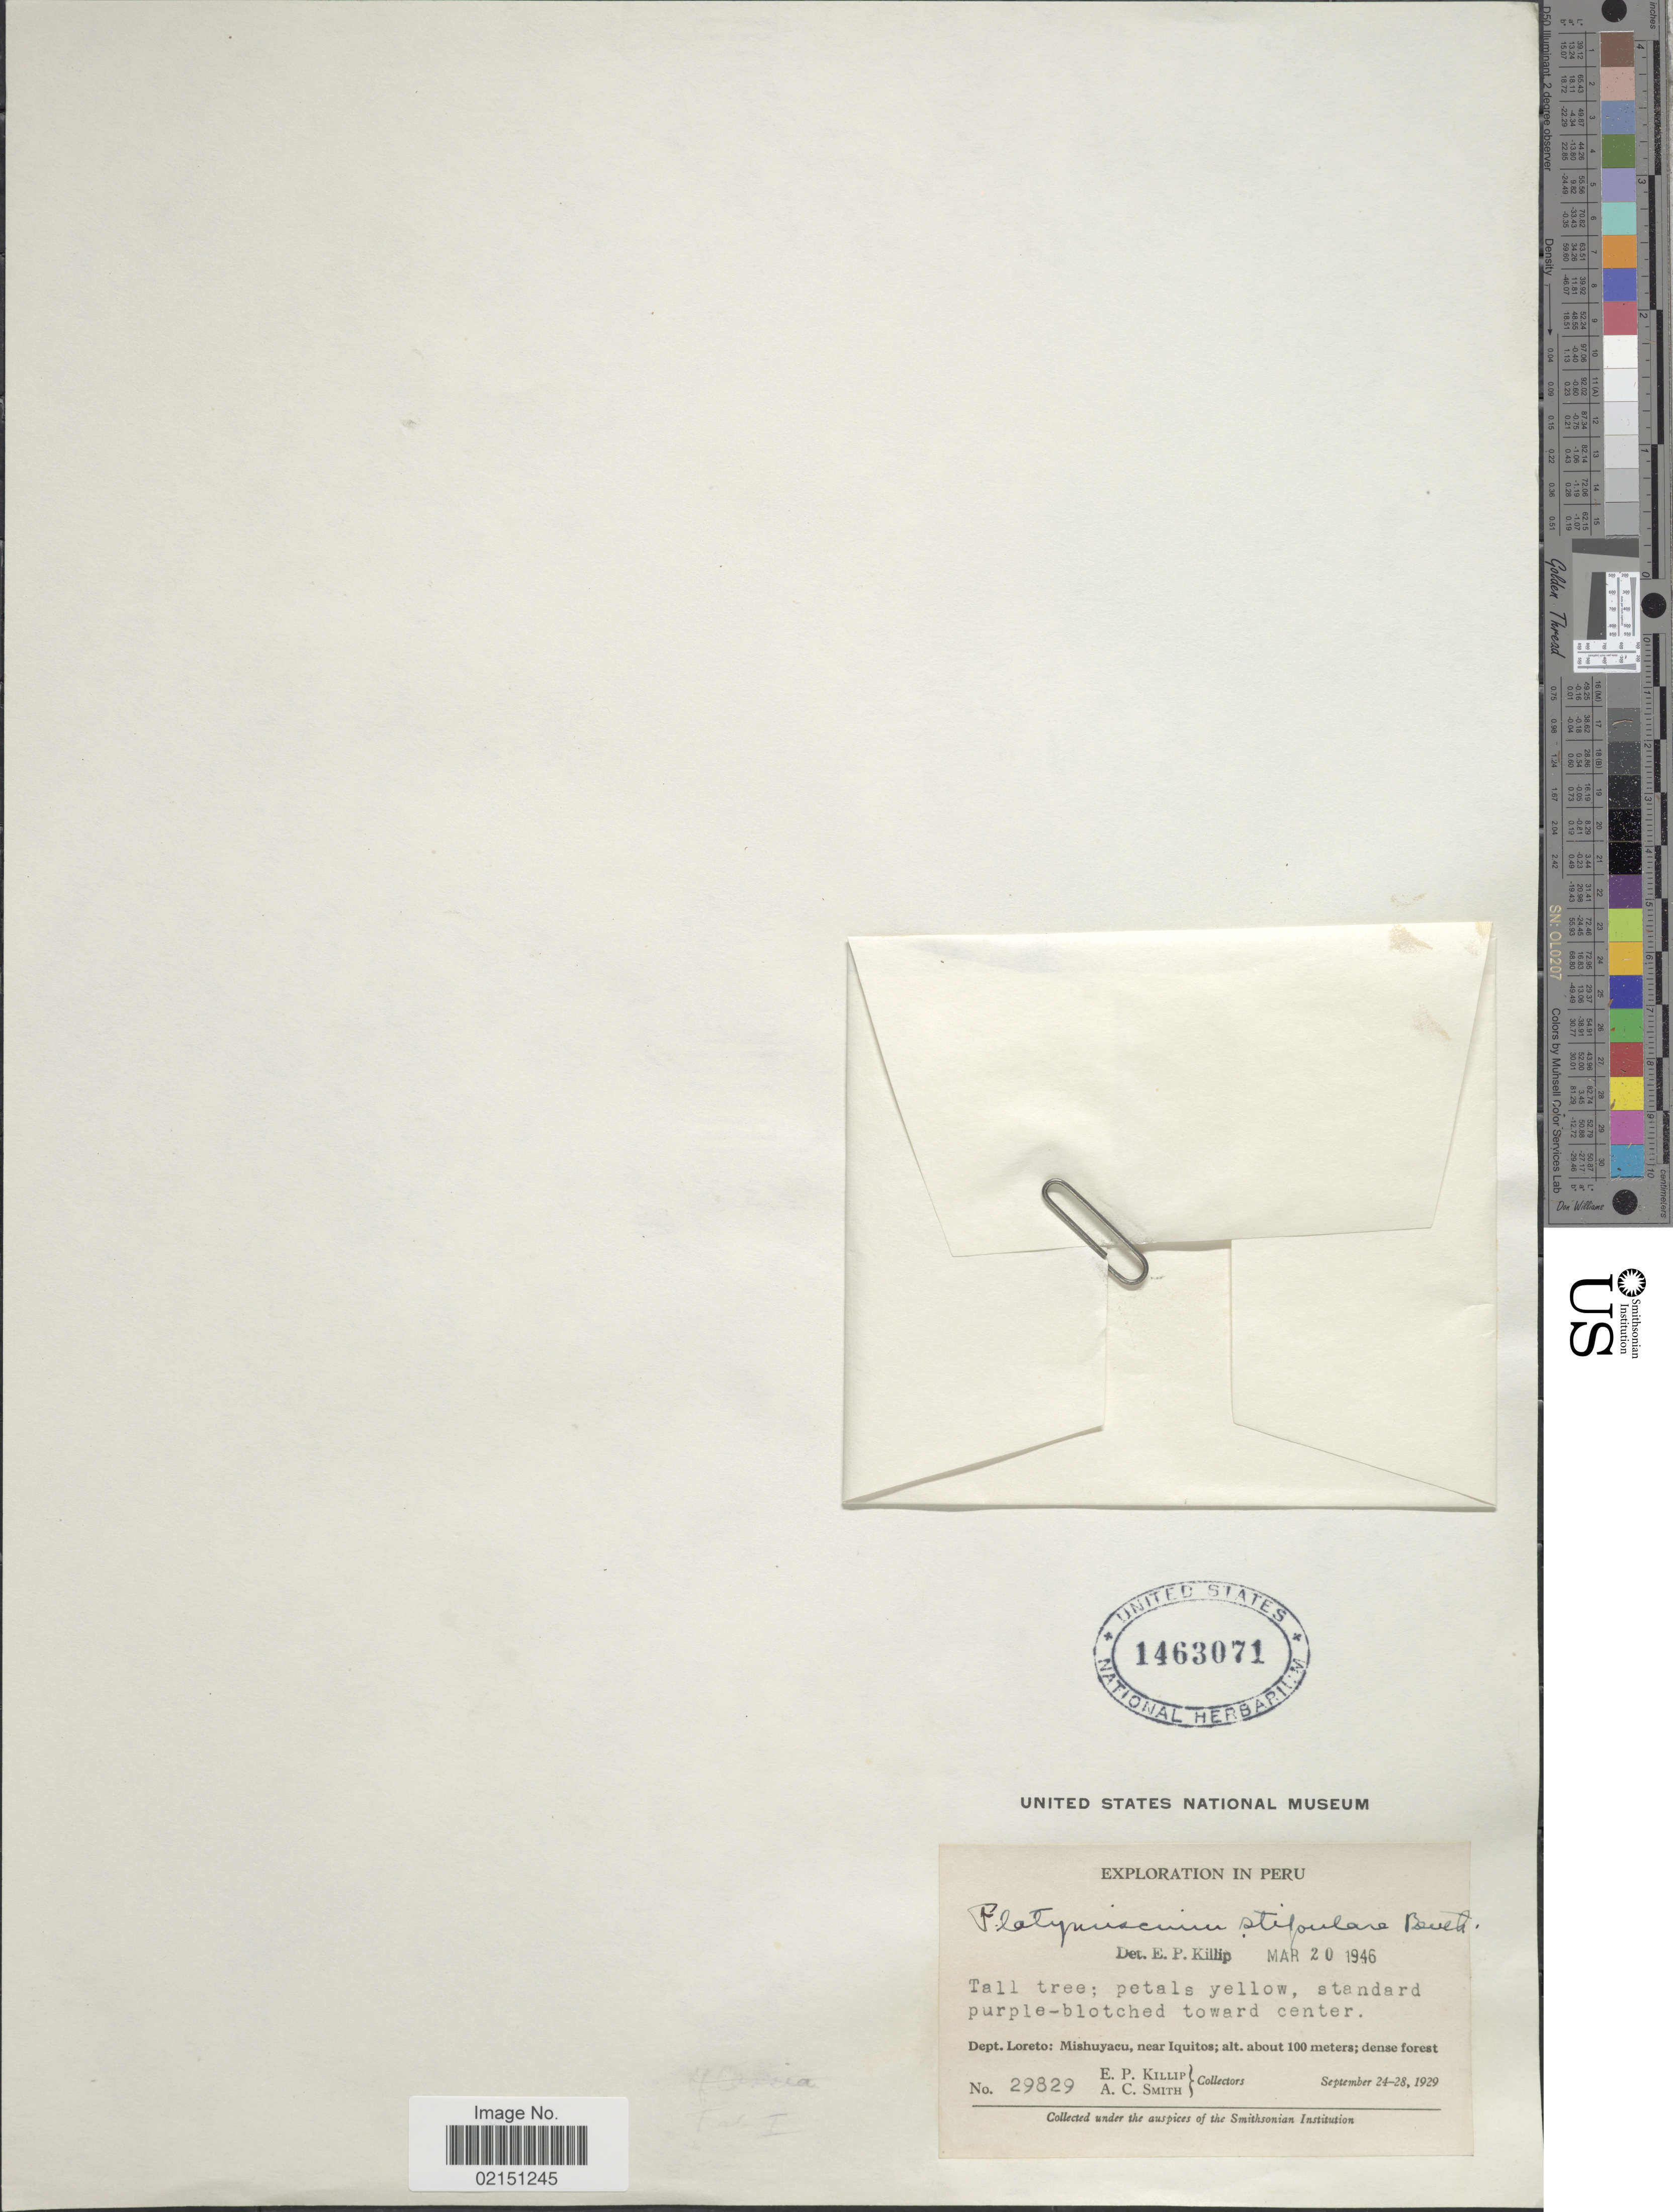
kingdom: Plantae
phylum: Tracheophyta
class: Magnoliopsida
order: Fabales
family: Fabaceae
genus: Platymiscium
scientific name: Platymiscium stipulare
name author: Benth.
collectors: E. P. Killip & A. C. Smith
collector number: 29829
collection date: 1929-09-24/1929-09-28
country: Peru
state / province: Loreto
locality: Mishuyacu, near Iquitos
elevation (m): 100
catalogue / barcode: US 1463071